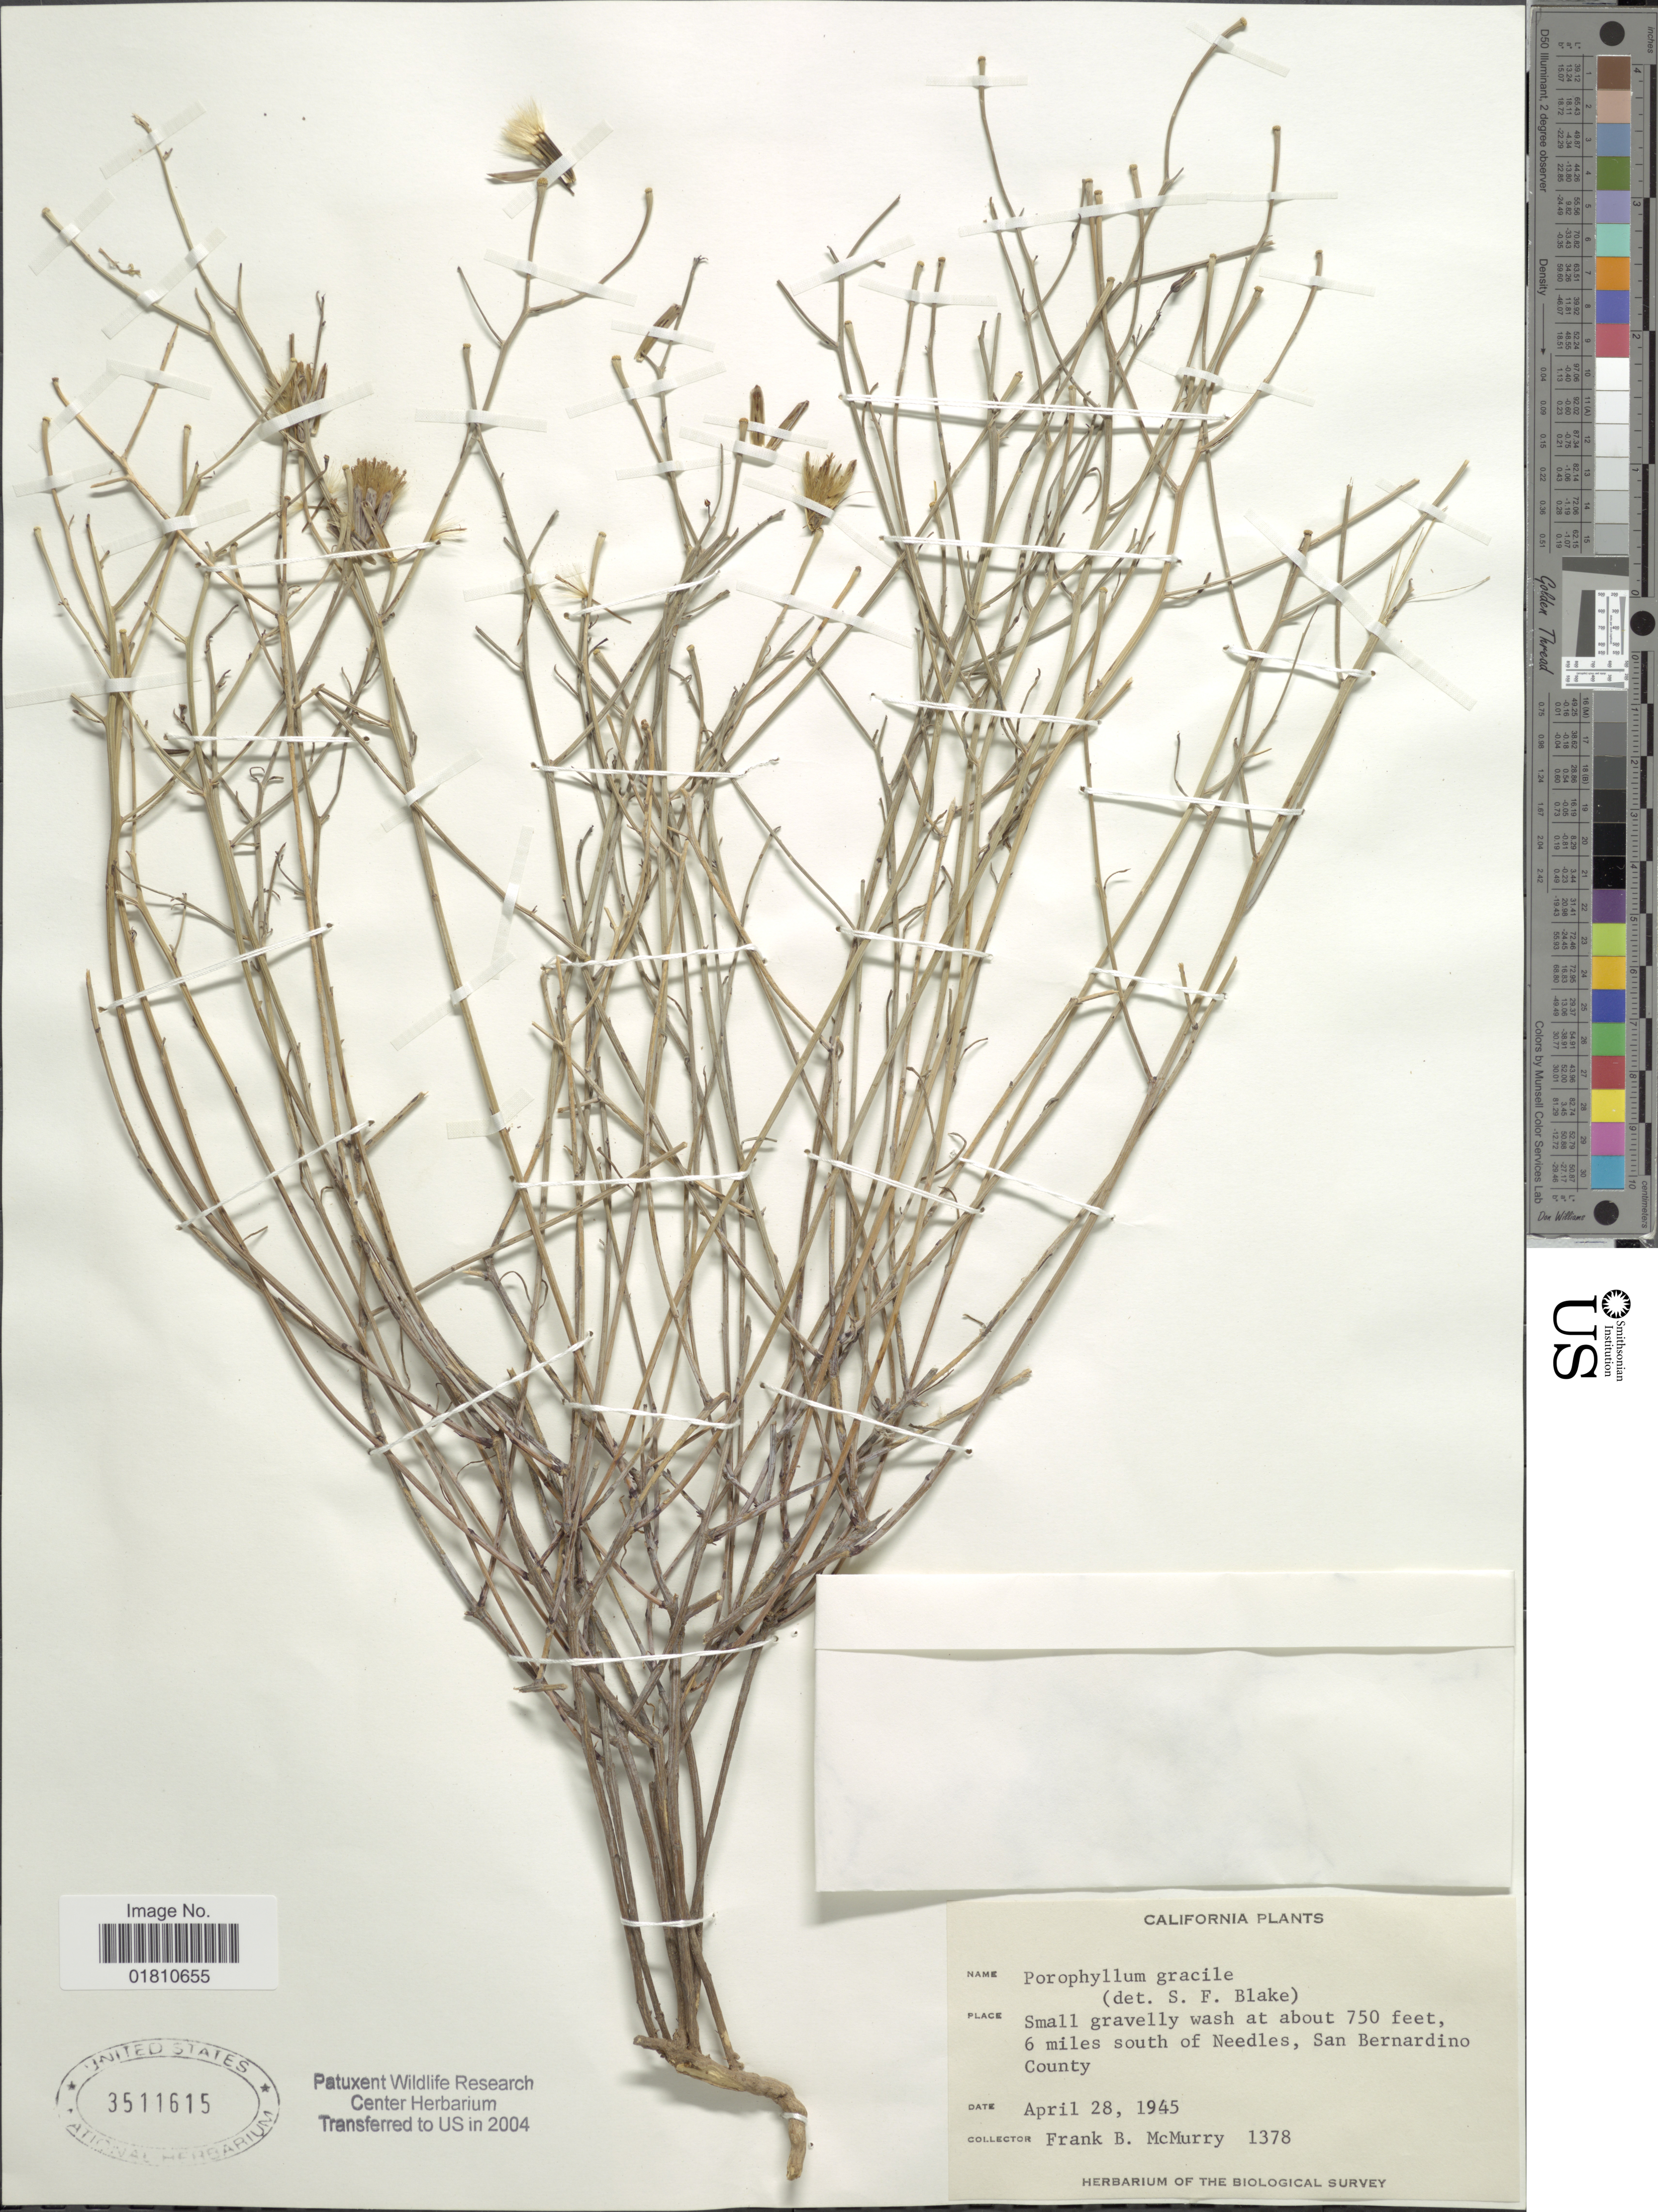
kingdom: Plantae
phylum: Tracheophyta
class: Magnoliopsida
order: Asterales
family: Asteraceae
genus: Porophyllum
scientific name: Porophyllum gracile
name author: Benth.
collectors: F. B. McMurry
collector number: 1378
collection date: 1945-04-28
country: United States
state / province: California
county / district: San Bernardino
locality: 6 miles south of Needles, San Bernardino County.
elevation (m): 229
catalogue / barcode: US 3511615